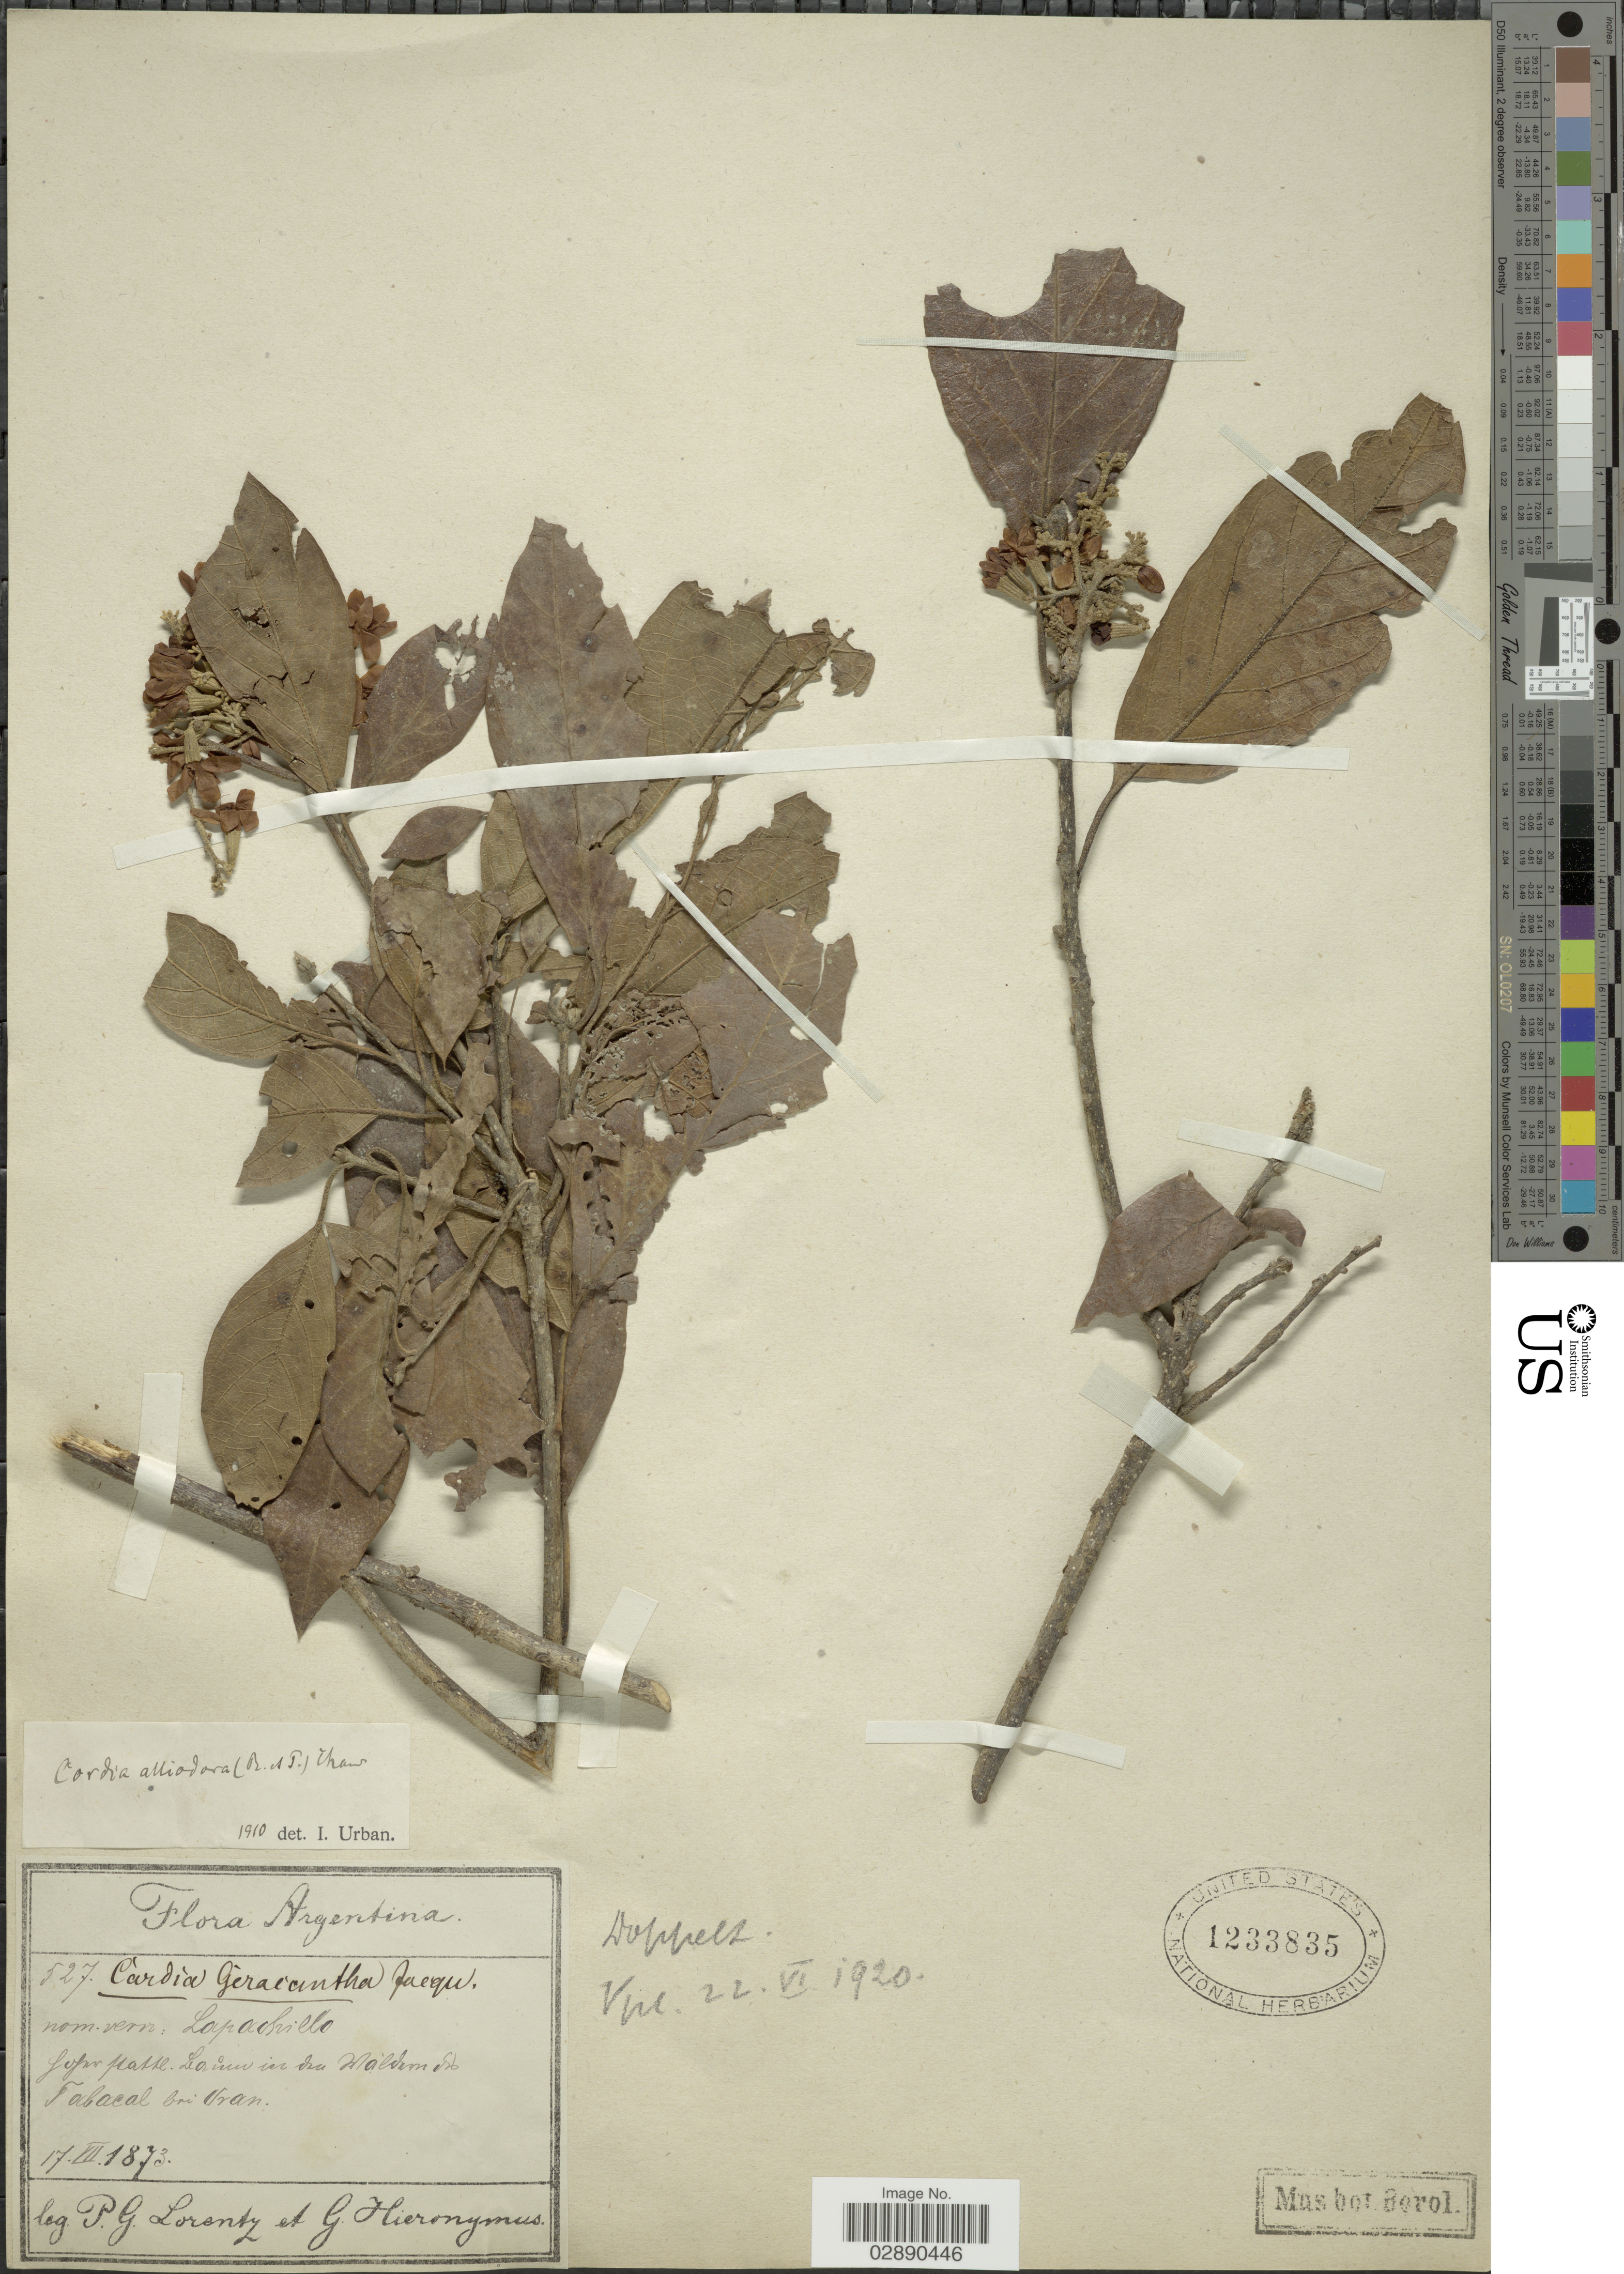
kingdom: Plantae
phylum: Tracheophyta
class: Magnoliopsida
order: Boraginales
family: Cordiaceae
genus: Cordia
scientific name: Cordia alliodora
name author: (Ruiz & Pav.) Oken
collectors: P. G. Lorentz & G. H. Hieronymus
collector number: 527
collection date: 1873-07-07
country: Argentina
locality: Tabacal bei Oran.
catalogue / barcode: US 1233835